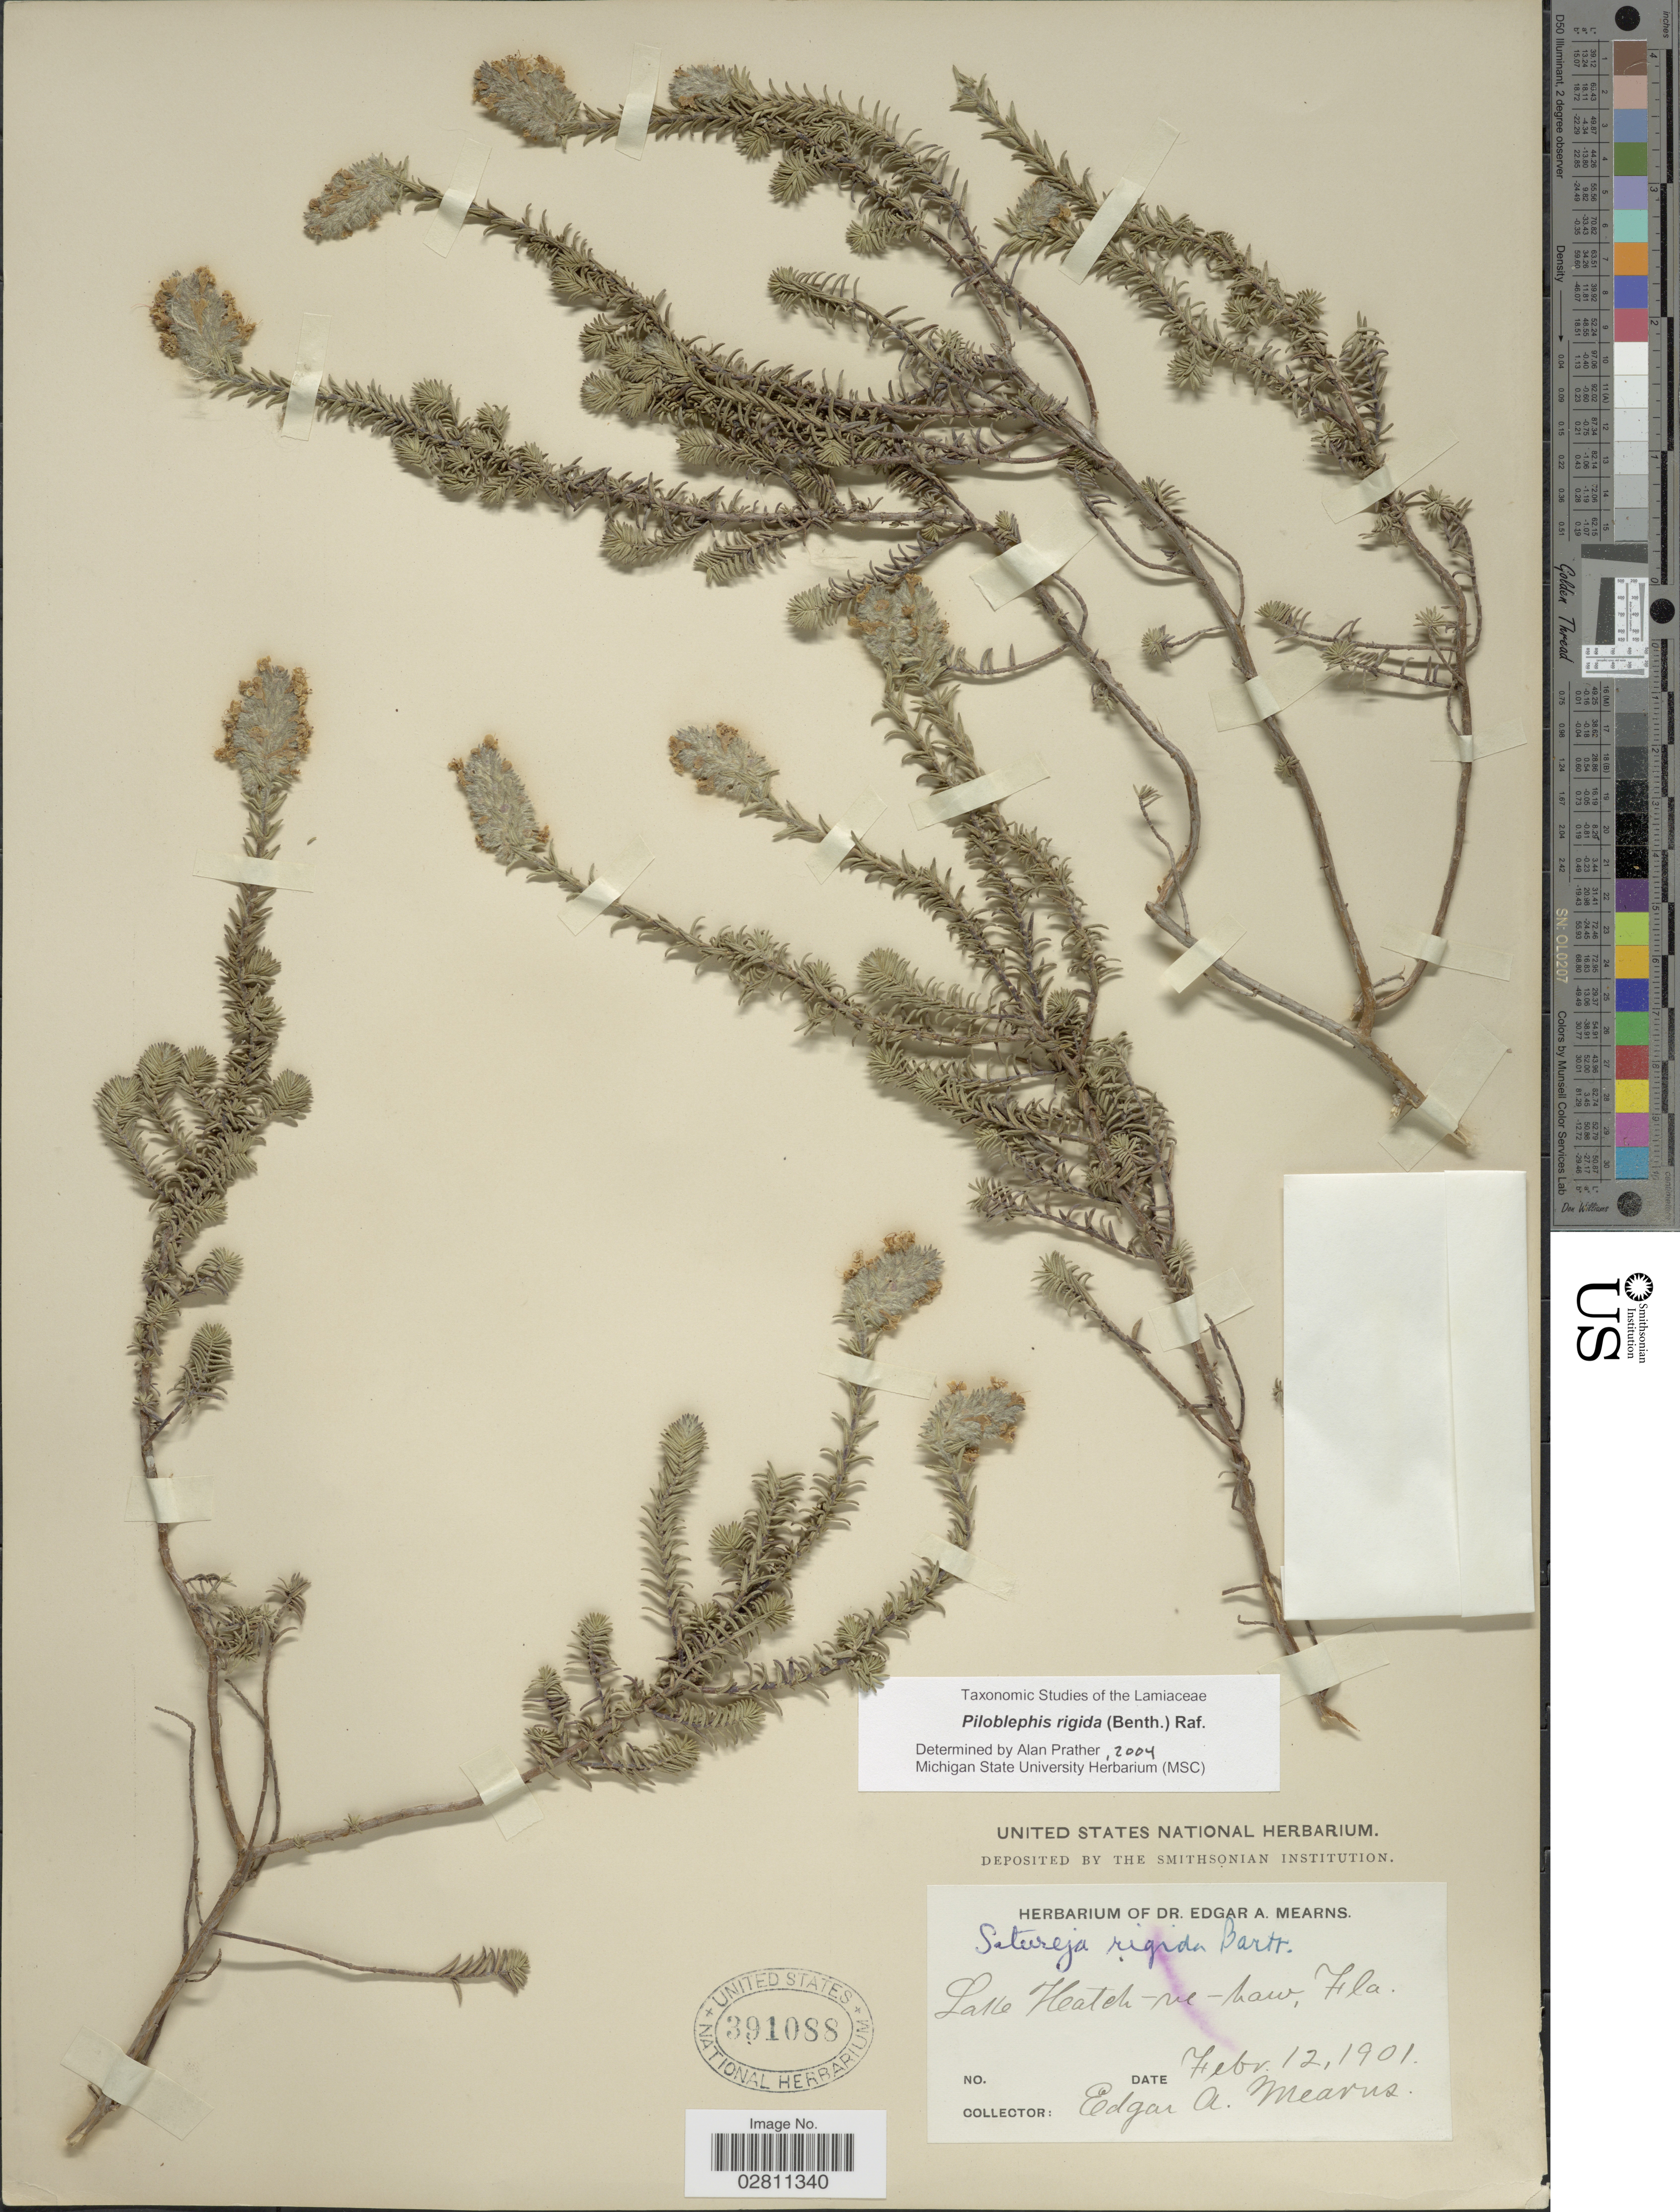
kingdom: Plantae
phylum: Tracheophyta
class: Magnoliopsida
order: Lamiales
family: Lamiaceae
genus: Piloblephis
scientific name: Piloblephis rigida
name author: (Bartram ex Benth.) Raf.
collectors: E. A. Mearns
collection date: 1901-02-12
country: United States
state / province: Florida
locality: Lake Hatch-ne-haw.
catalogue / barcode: US 391088